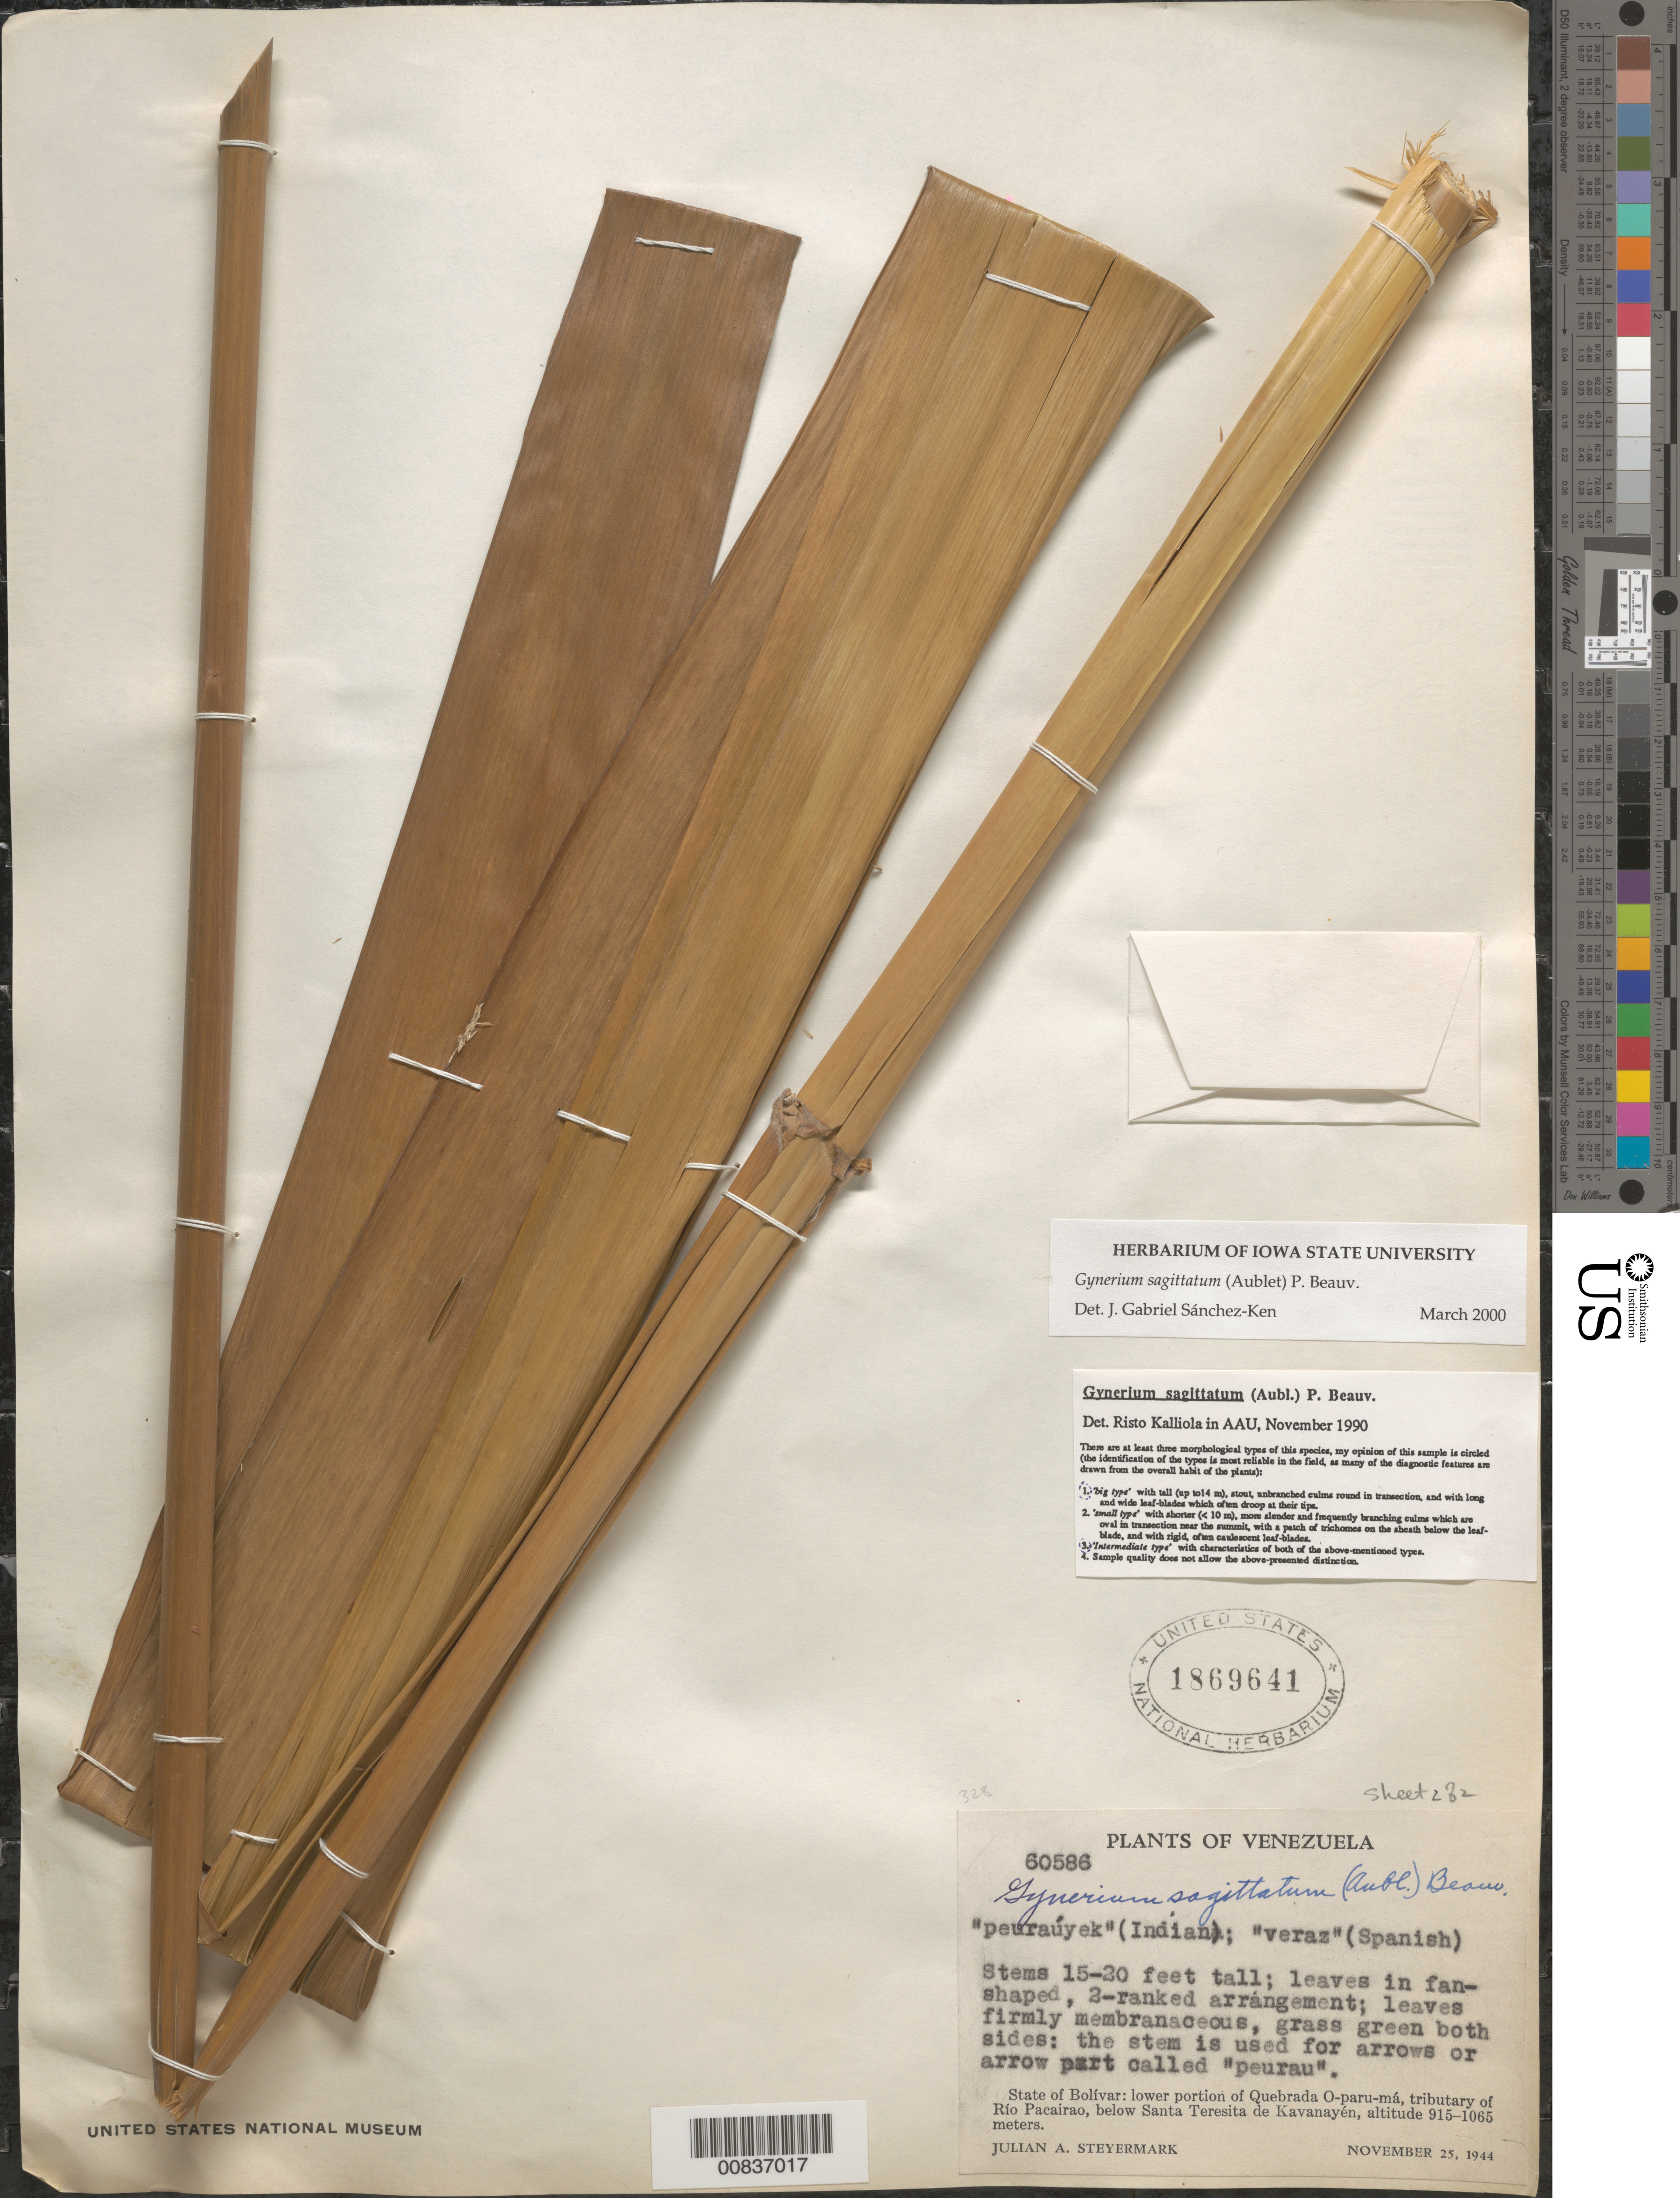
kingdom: Plantae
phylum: Tracheophyta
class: Liliopsida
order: Poales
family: Poaceae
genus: Gynerium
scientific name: Gynerium sagittatum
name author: (Aubl.) P. Beauv.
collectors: J. Steyermark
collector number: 60586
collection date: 1944-11-25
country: Venezuela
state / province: Bolivar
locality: Lower portion of Quebrada O-paru-má, tributary of Río Pacairao, below Santa Teresita de Kavanayén.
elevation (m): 915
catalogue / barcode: US 1869641